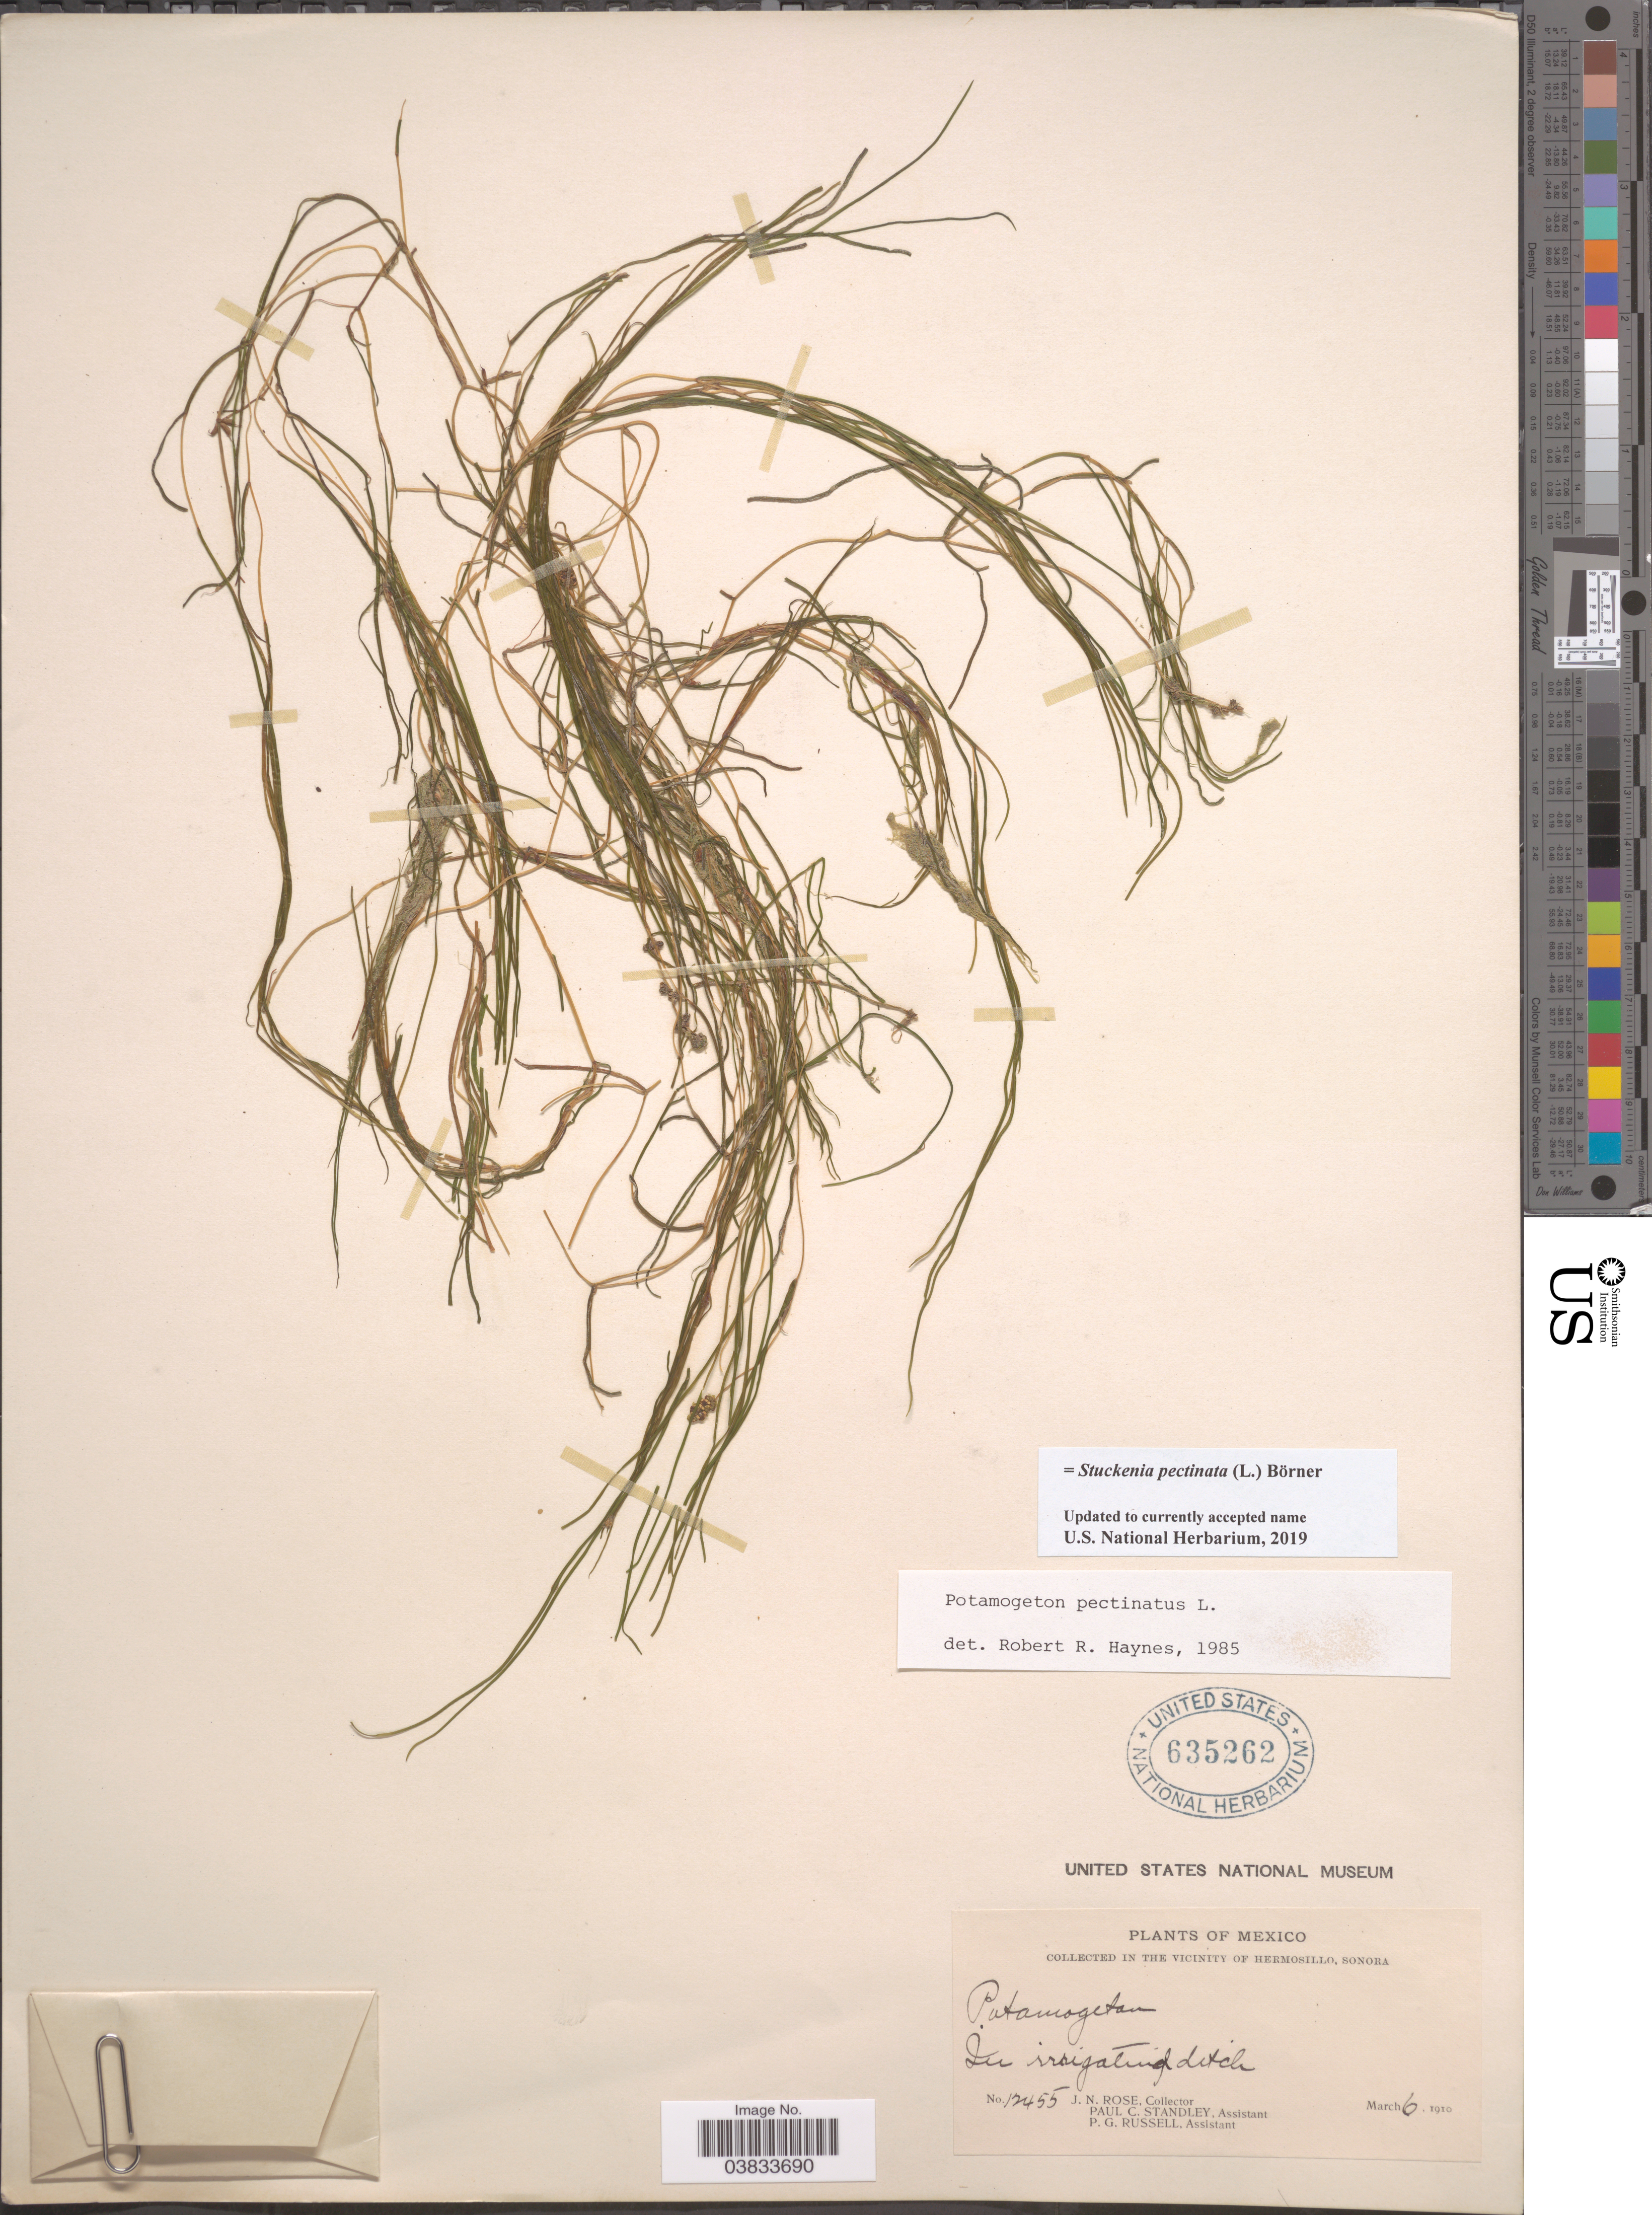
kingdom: Plantae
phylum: Tracheophyta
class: Liliopsida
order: Alismatales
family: Potamogetonaceae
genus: Stuckenia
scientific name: Stuckenia pectinata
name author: (L.) Börner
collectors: J. N. Rose, P. C. Standley & P. G. Russell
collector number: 12455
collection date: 1910-03-06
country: Mexico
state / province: Sonora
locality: In the Vicinity of Hermosillo.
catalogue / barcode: US 635262